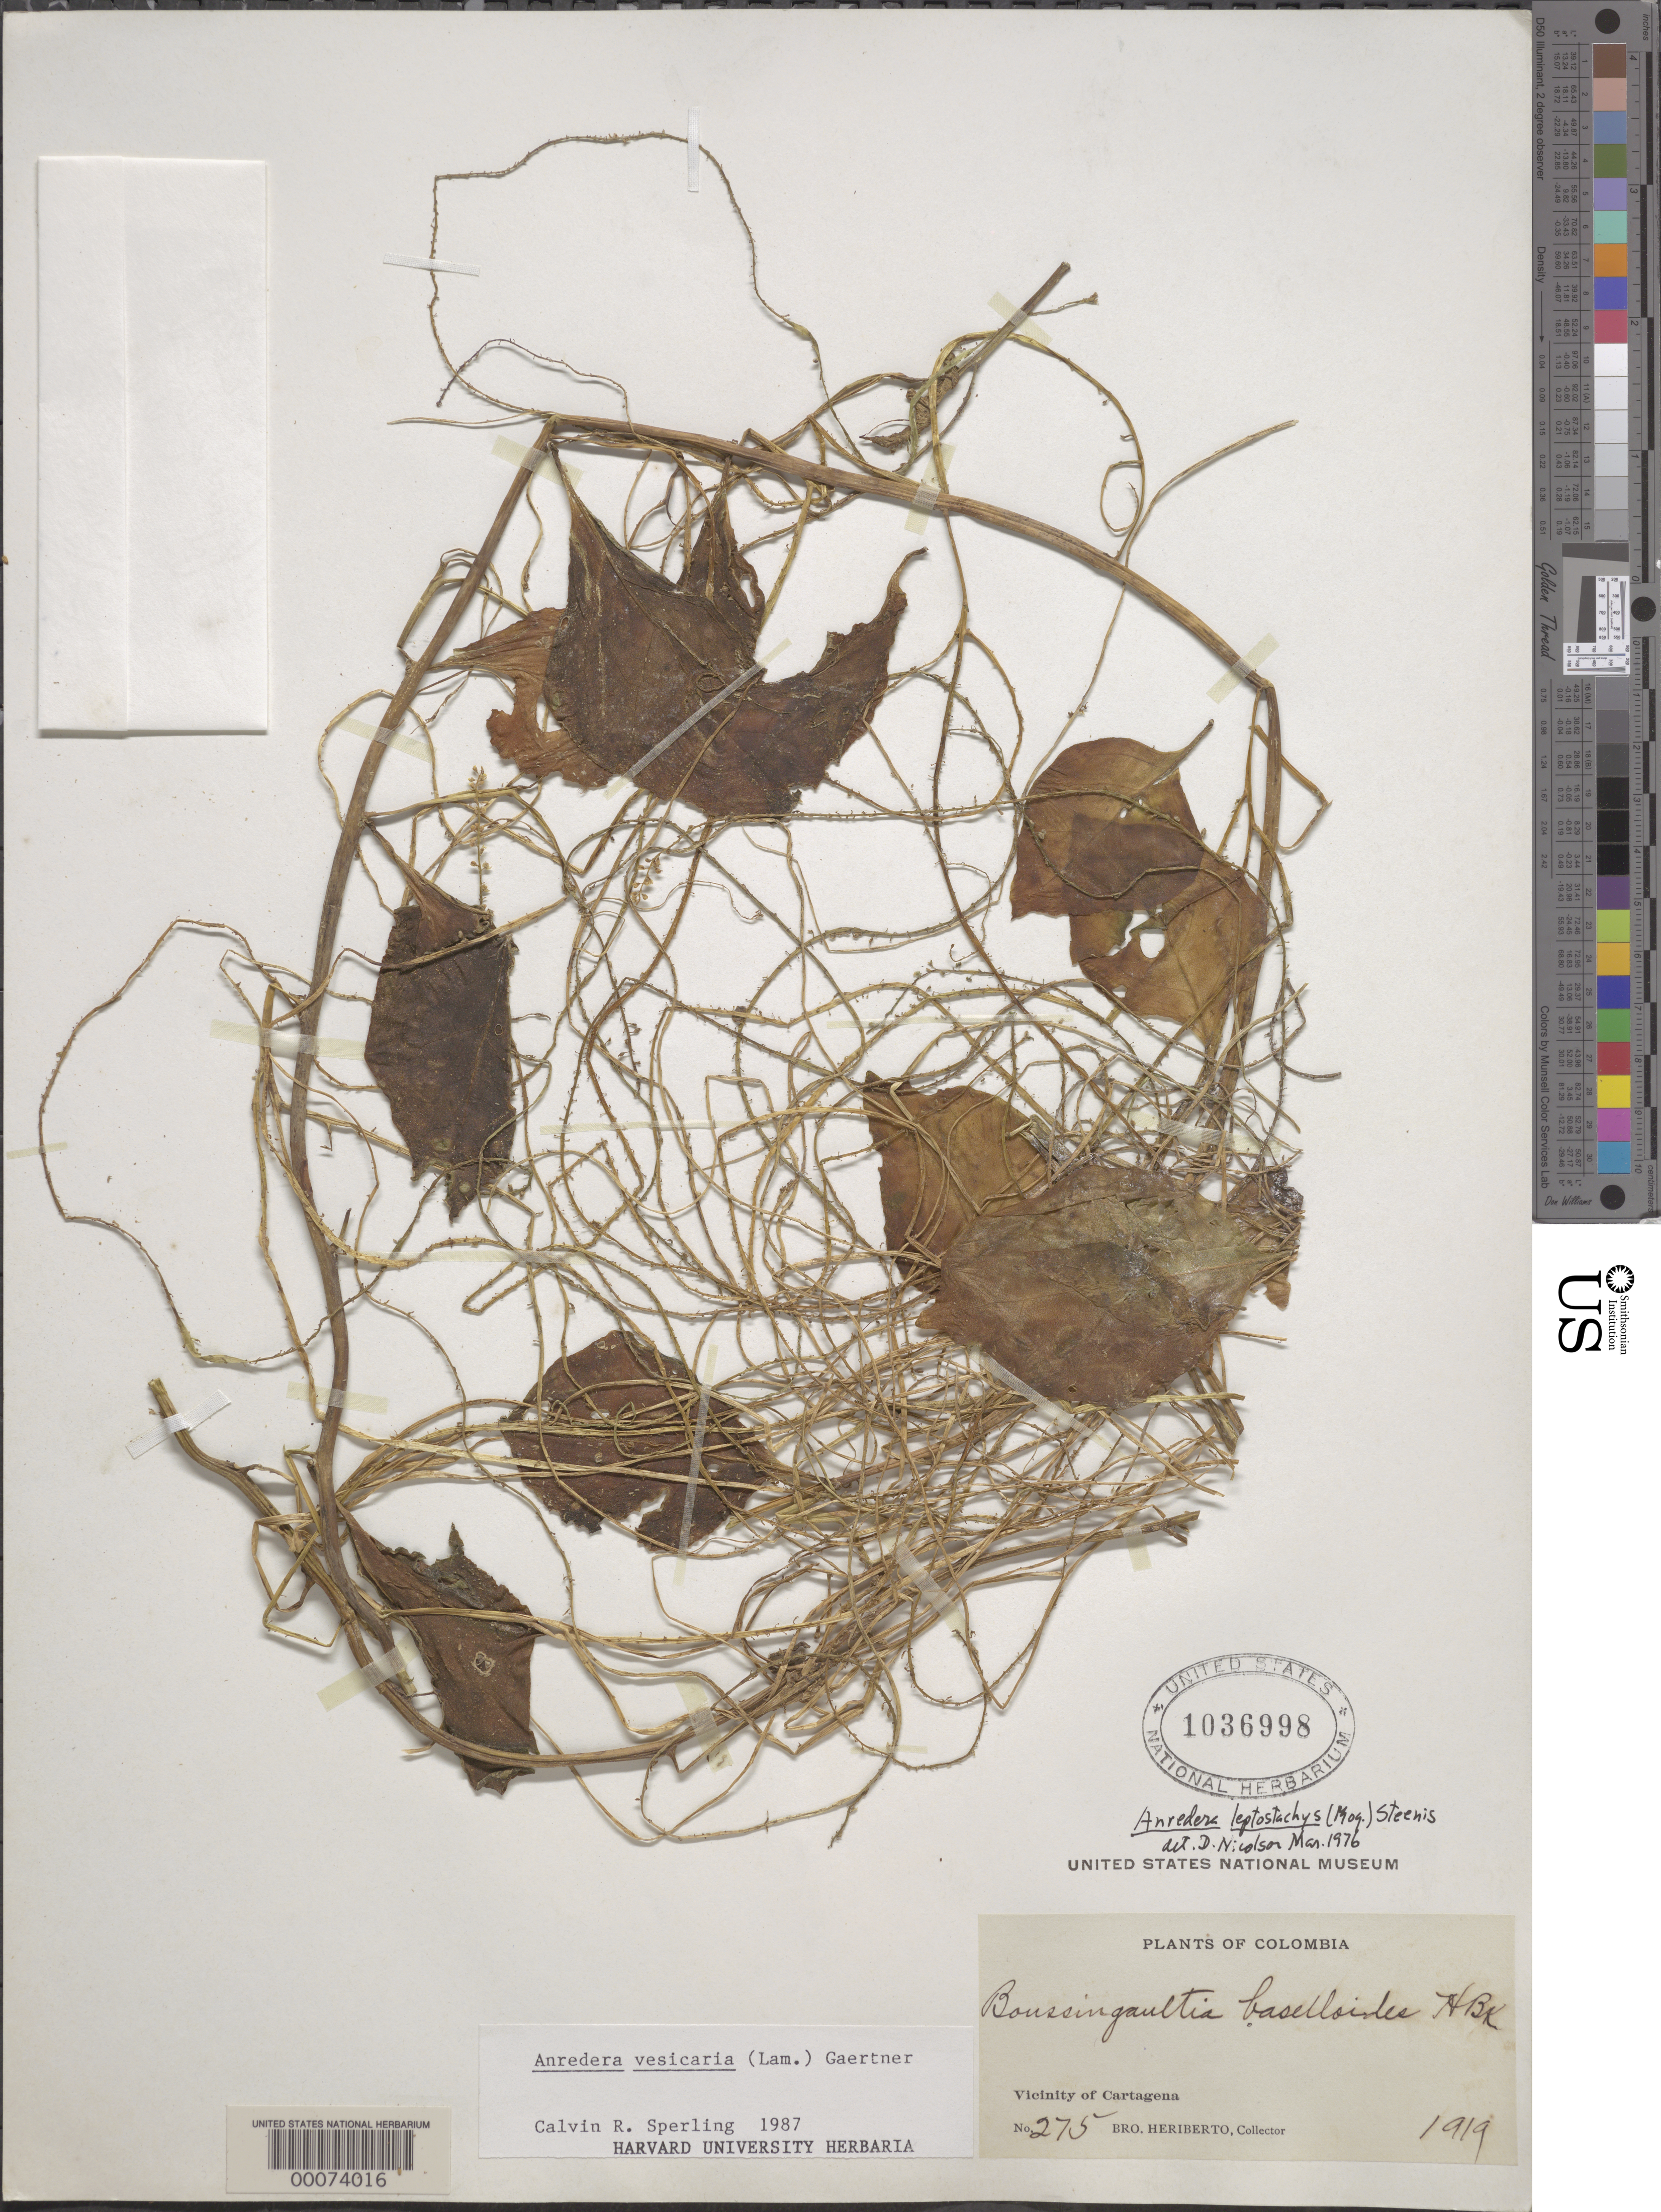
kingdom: Plantae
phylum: Tracheophyta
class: Magnoliopsida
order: Caryophyllales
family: Basellaceae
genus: Anredera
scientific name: Anredera vesicaria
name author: (Lam.) C.F. Gaertn.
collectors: B. Heriberto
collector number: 275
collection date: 1919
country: Colombia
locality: Vicinity of Cartagena.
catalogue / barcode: US 1036998